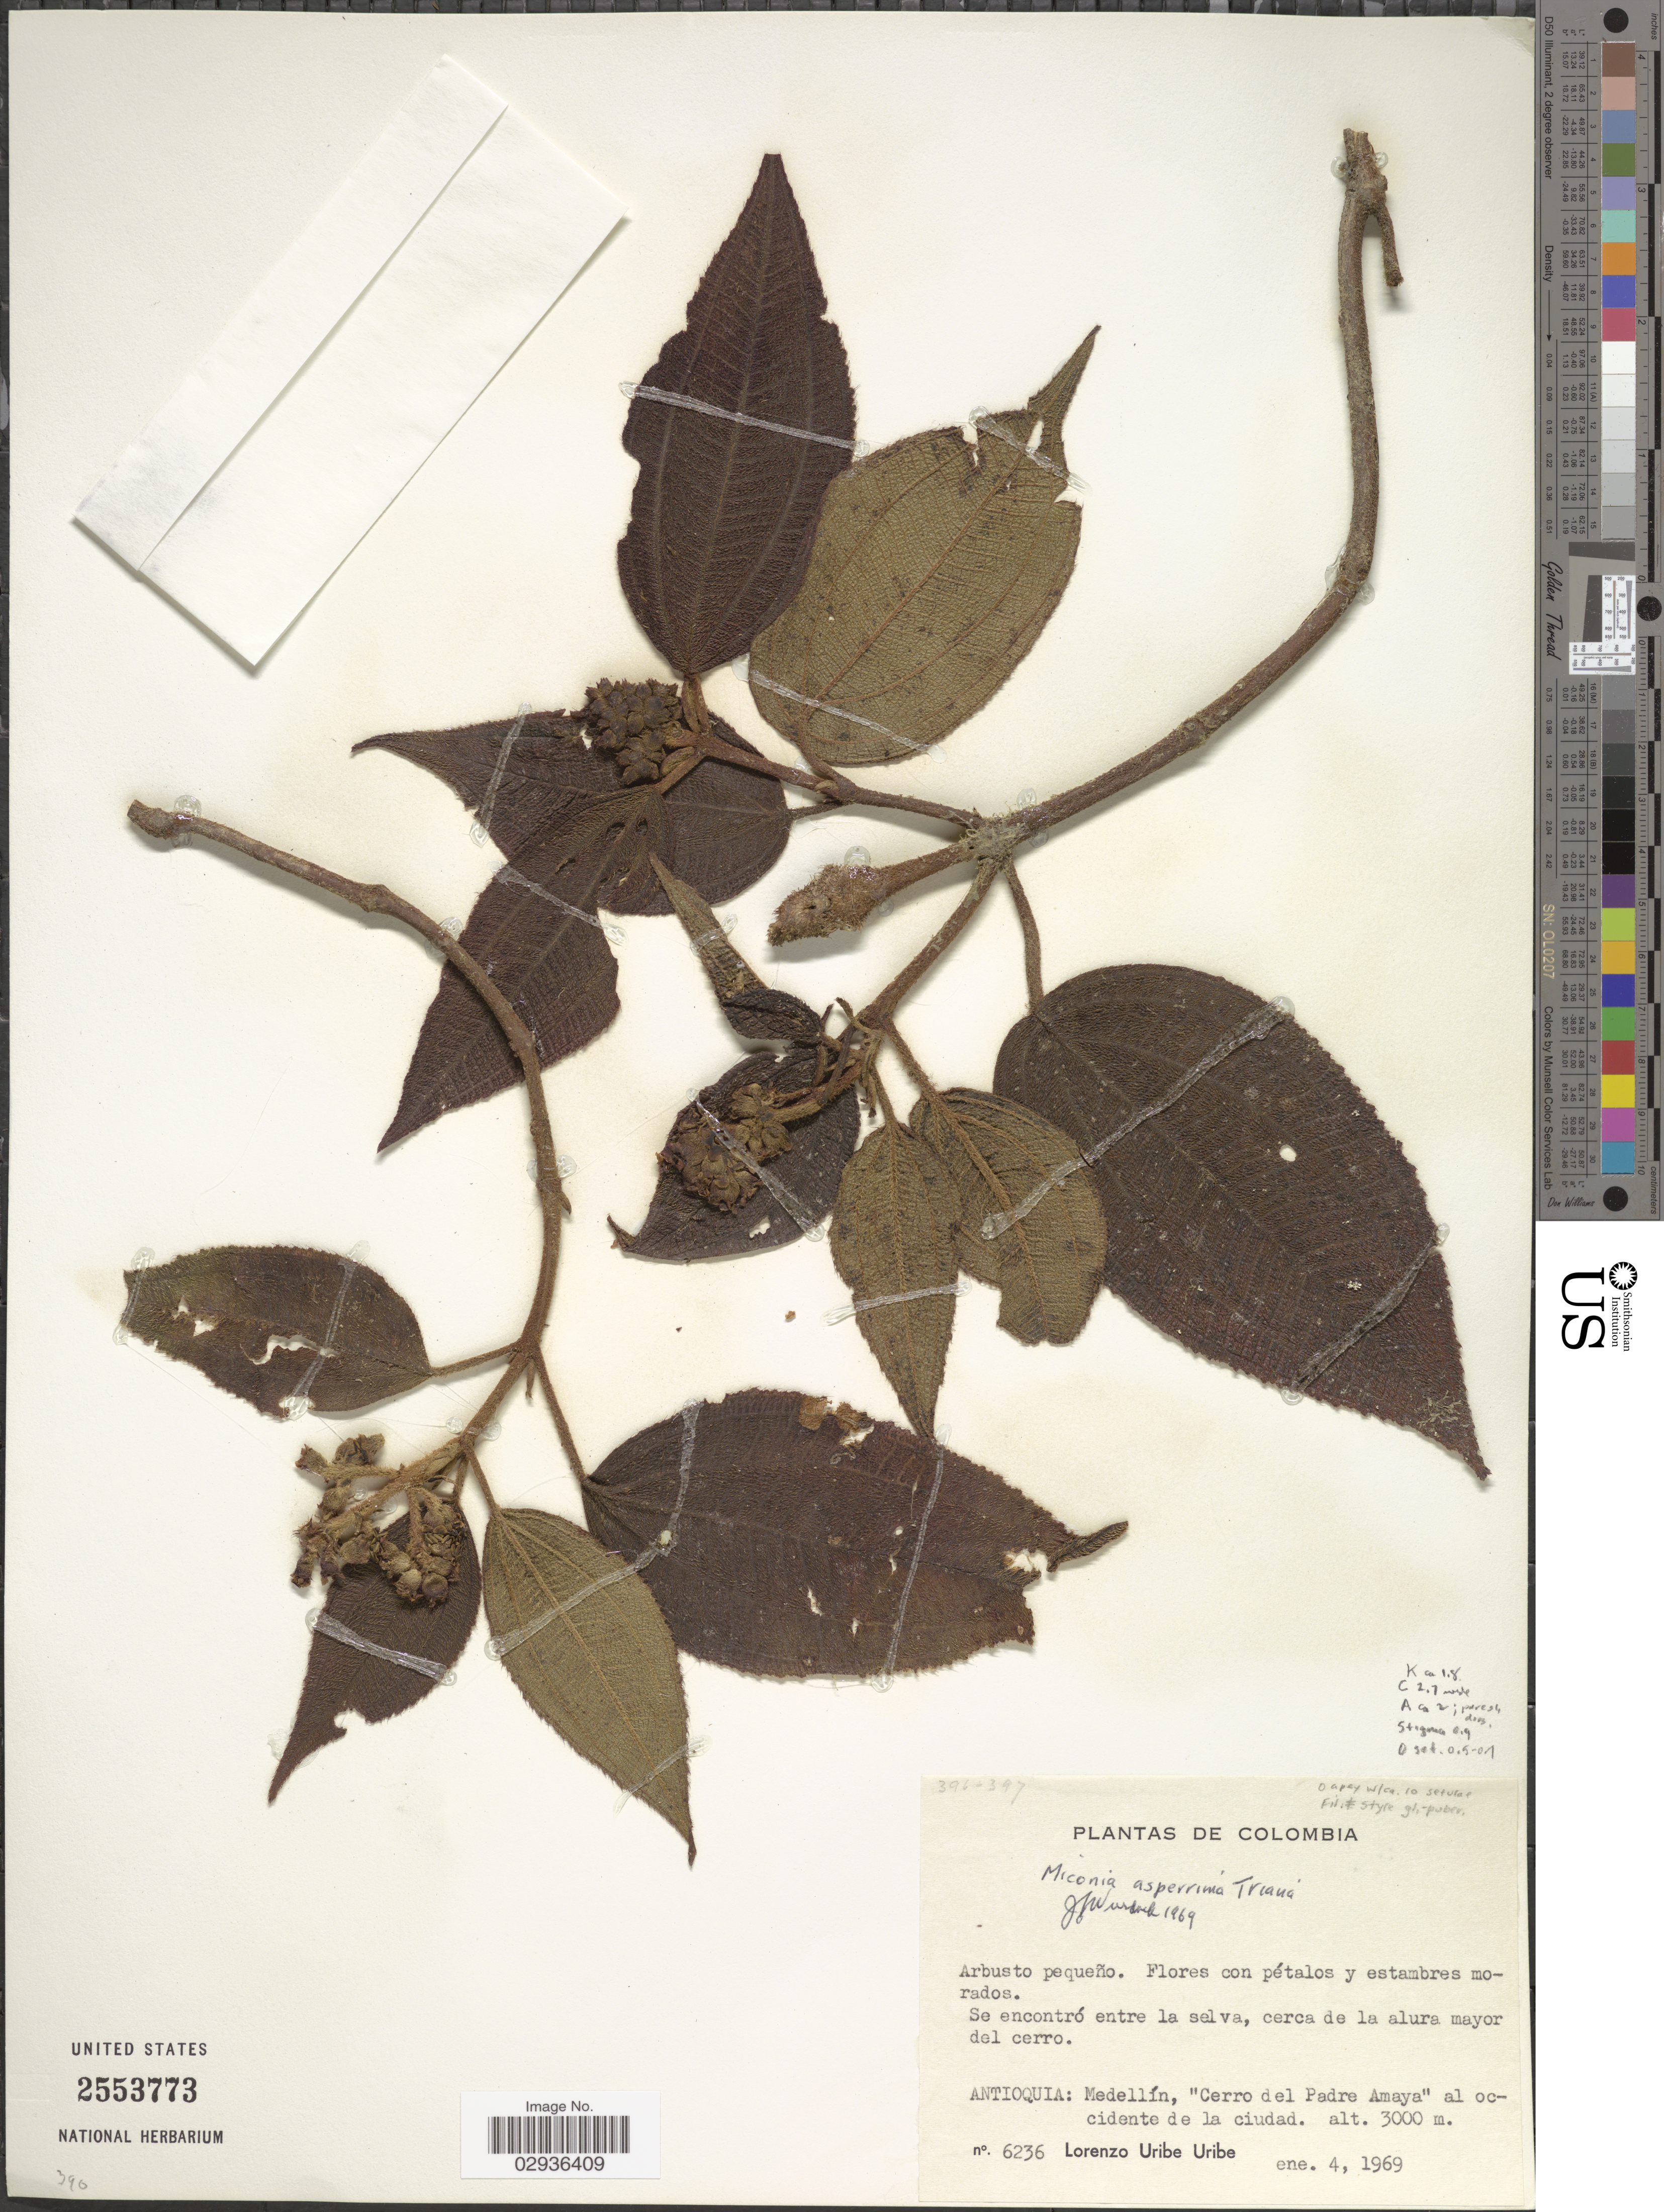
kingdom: Plantae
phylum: Tracheophyta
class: Magnoliopsida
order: Myrtales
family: Melastomataceae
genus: Miconia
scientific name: Miconia asperrima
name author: Triana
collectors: L. Uribe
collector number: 6236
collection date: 1969-01-04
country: Colombia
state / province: Antioquia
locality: Medellín, "Cerro del Padre Amaya" al occidente de la ciudad.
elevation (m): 3000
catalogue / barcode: US 2553773